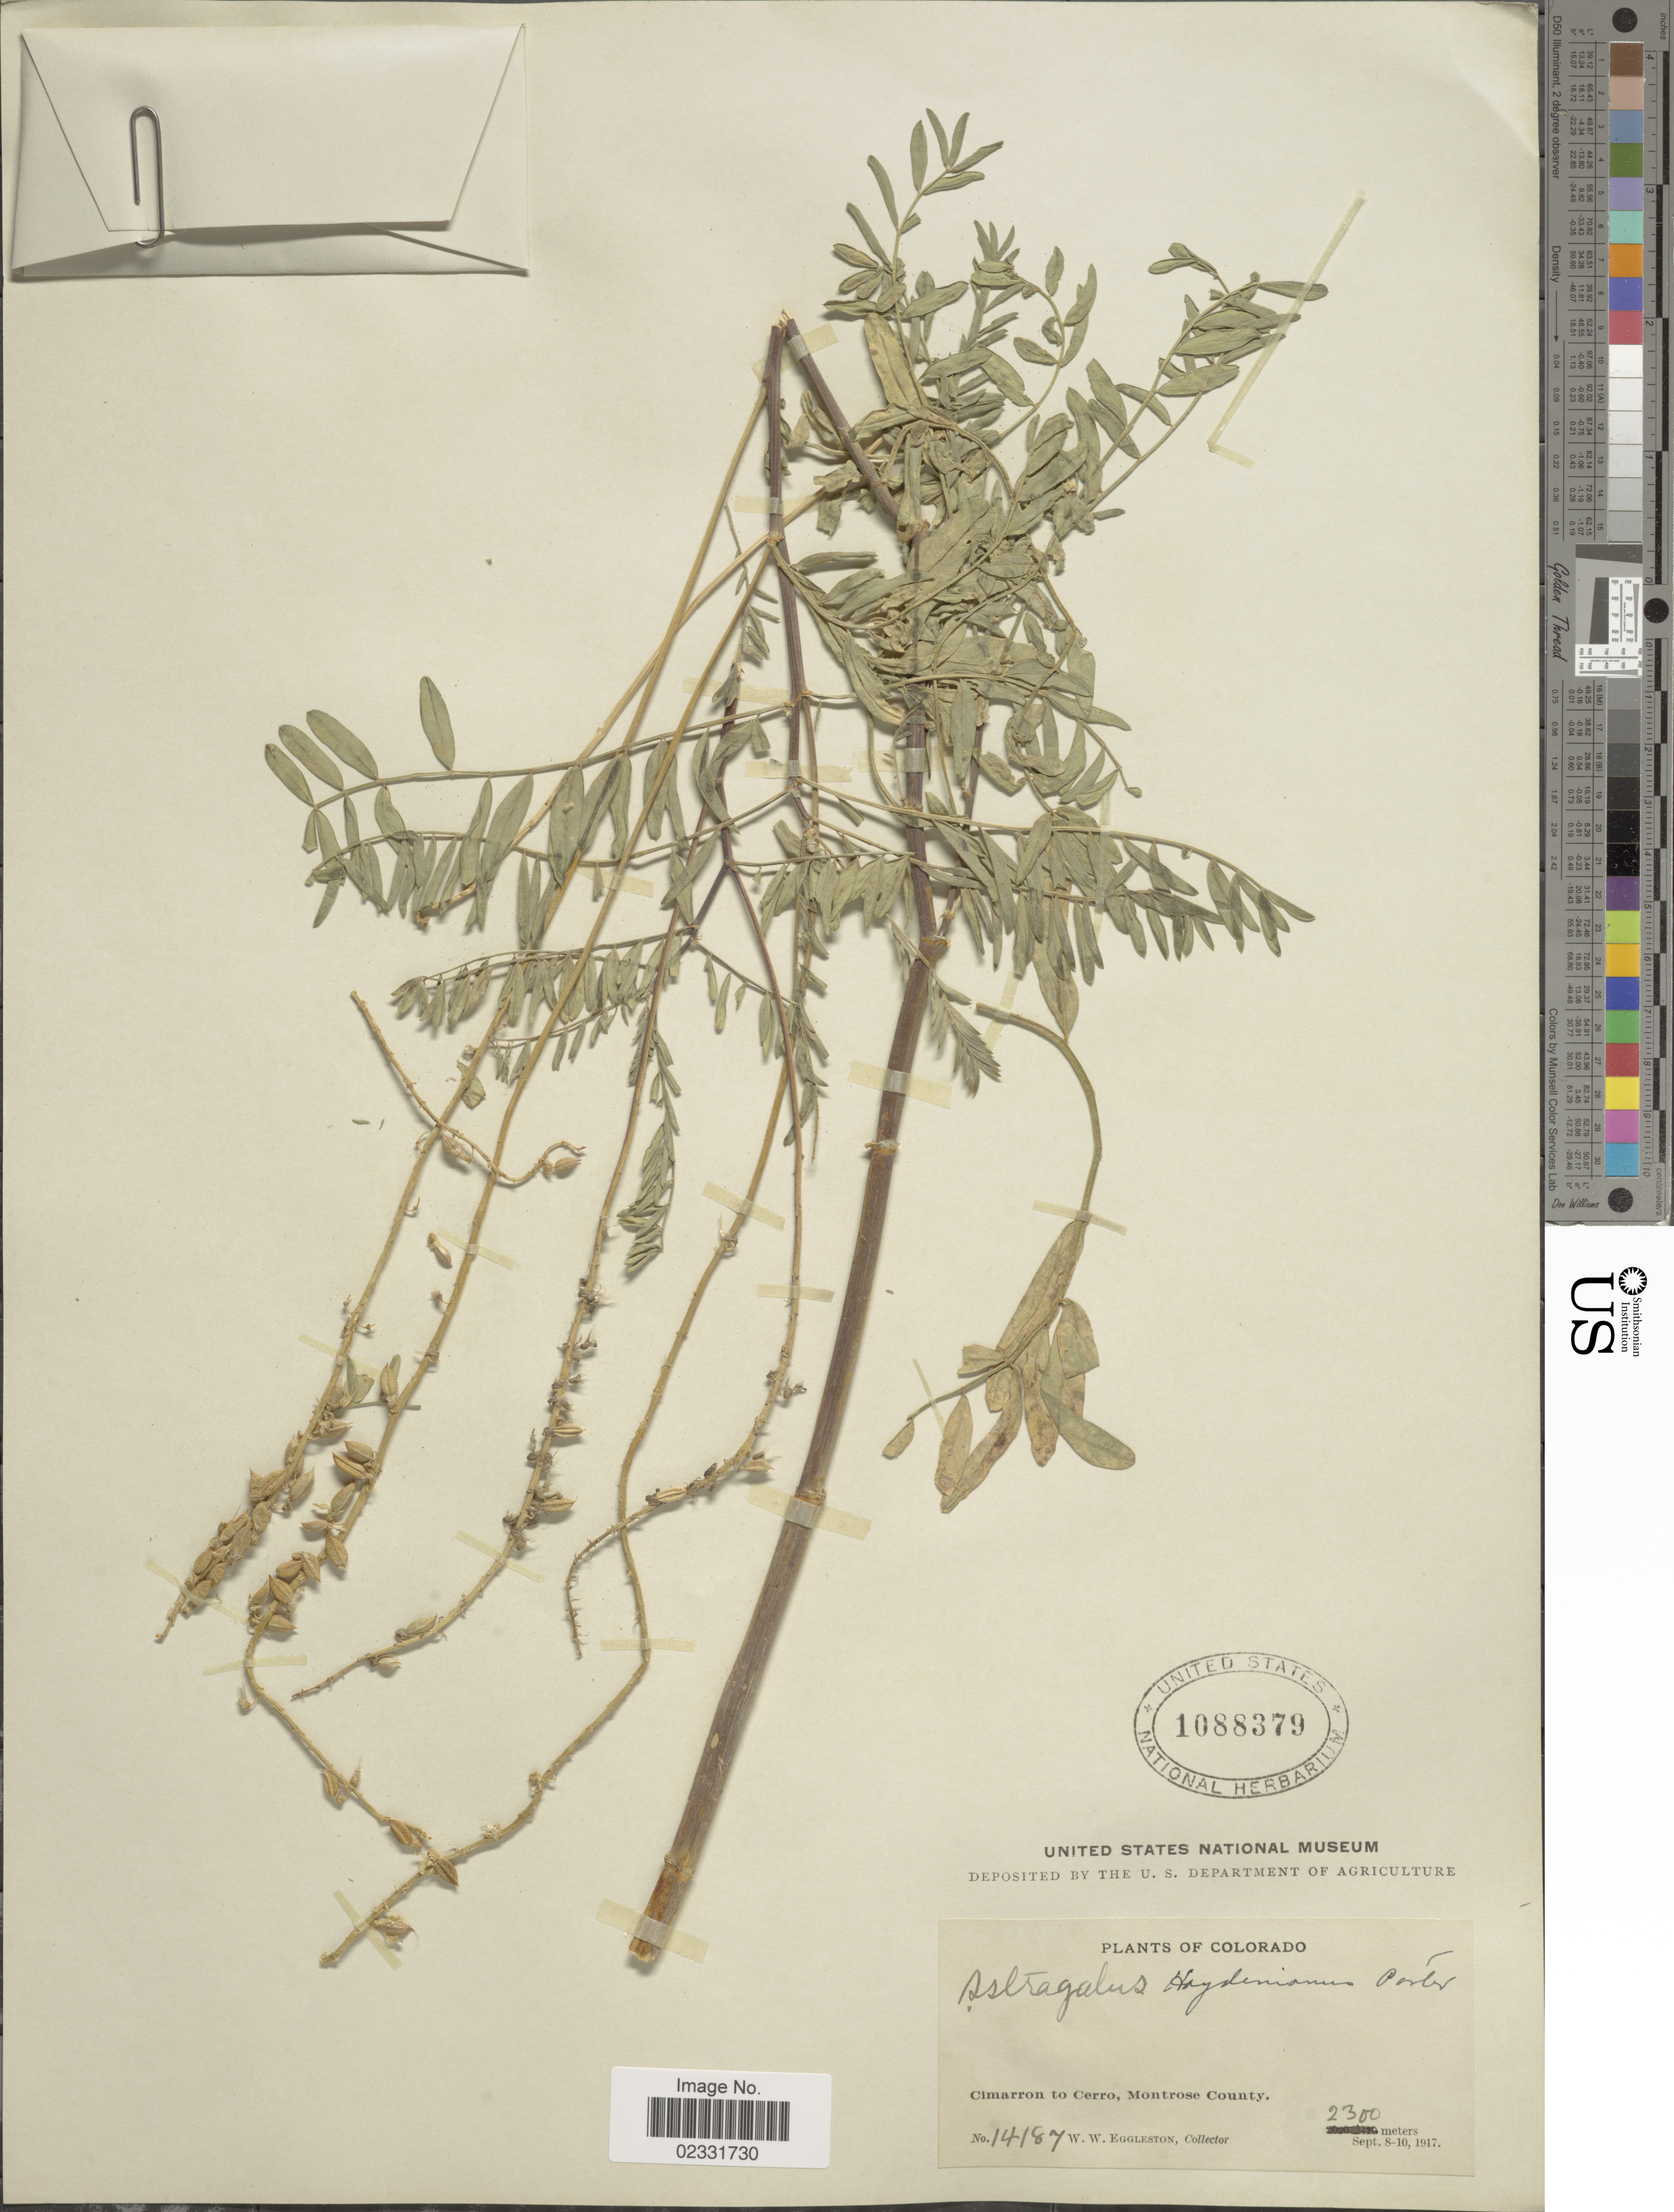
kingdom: Plantae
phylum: Tracheophyta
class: Magnoliopsida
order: Fabales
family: Fabaceae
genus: Astragalus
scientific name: Astragalus haydenianus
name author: A. Gray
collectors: W. W. Eggleston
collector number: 14187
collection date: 1917-09-08/1917-09-10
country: United States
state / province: Colorado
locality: Cimarron to Cerro, Montrose County.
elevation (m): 2300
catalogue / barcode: US 1088379